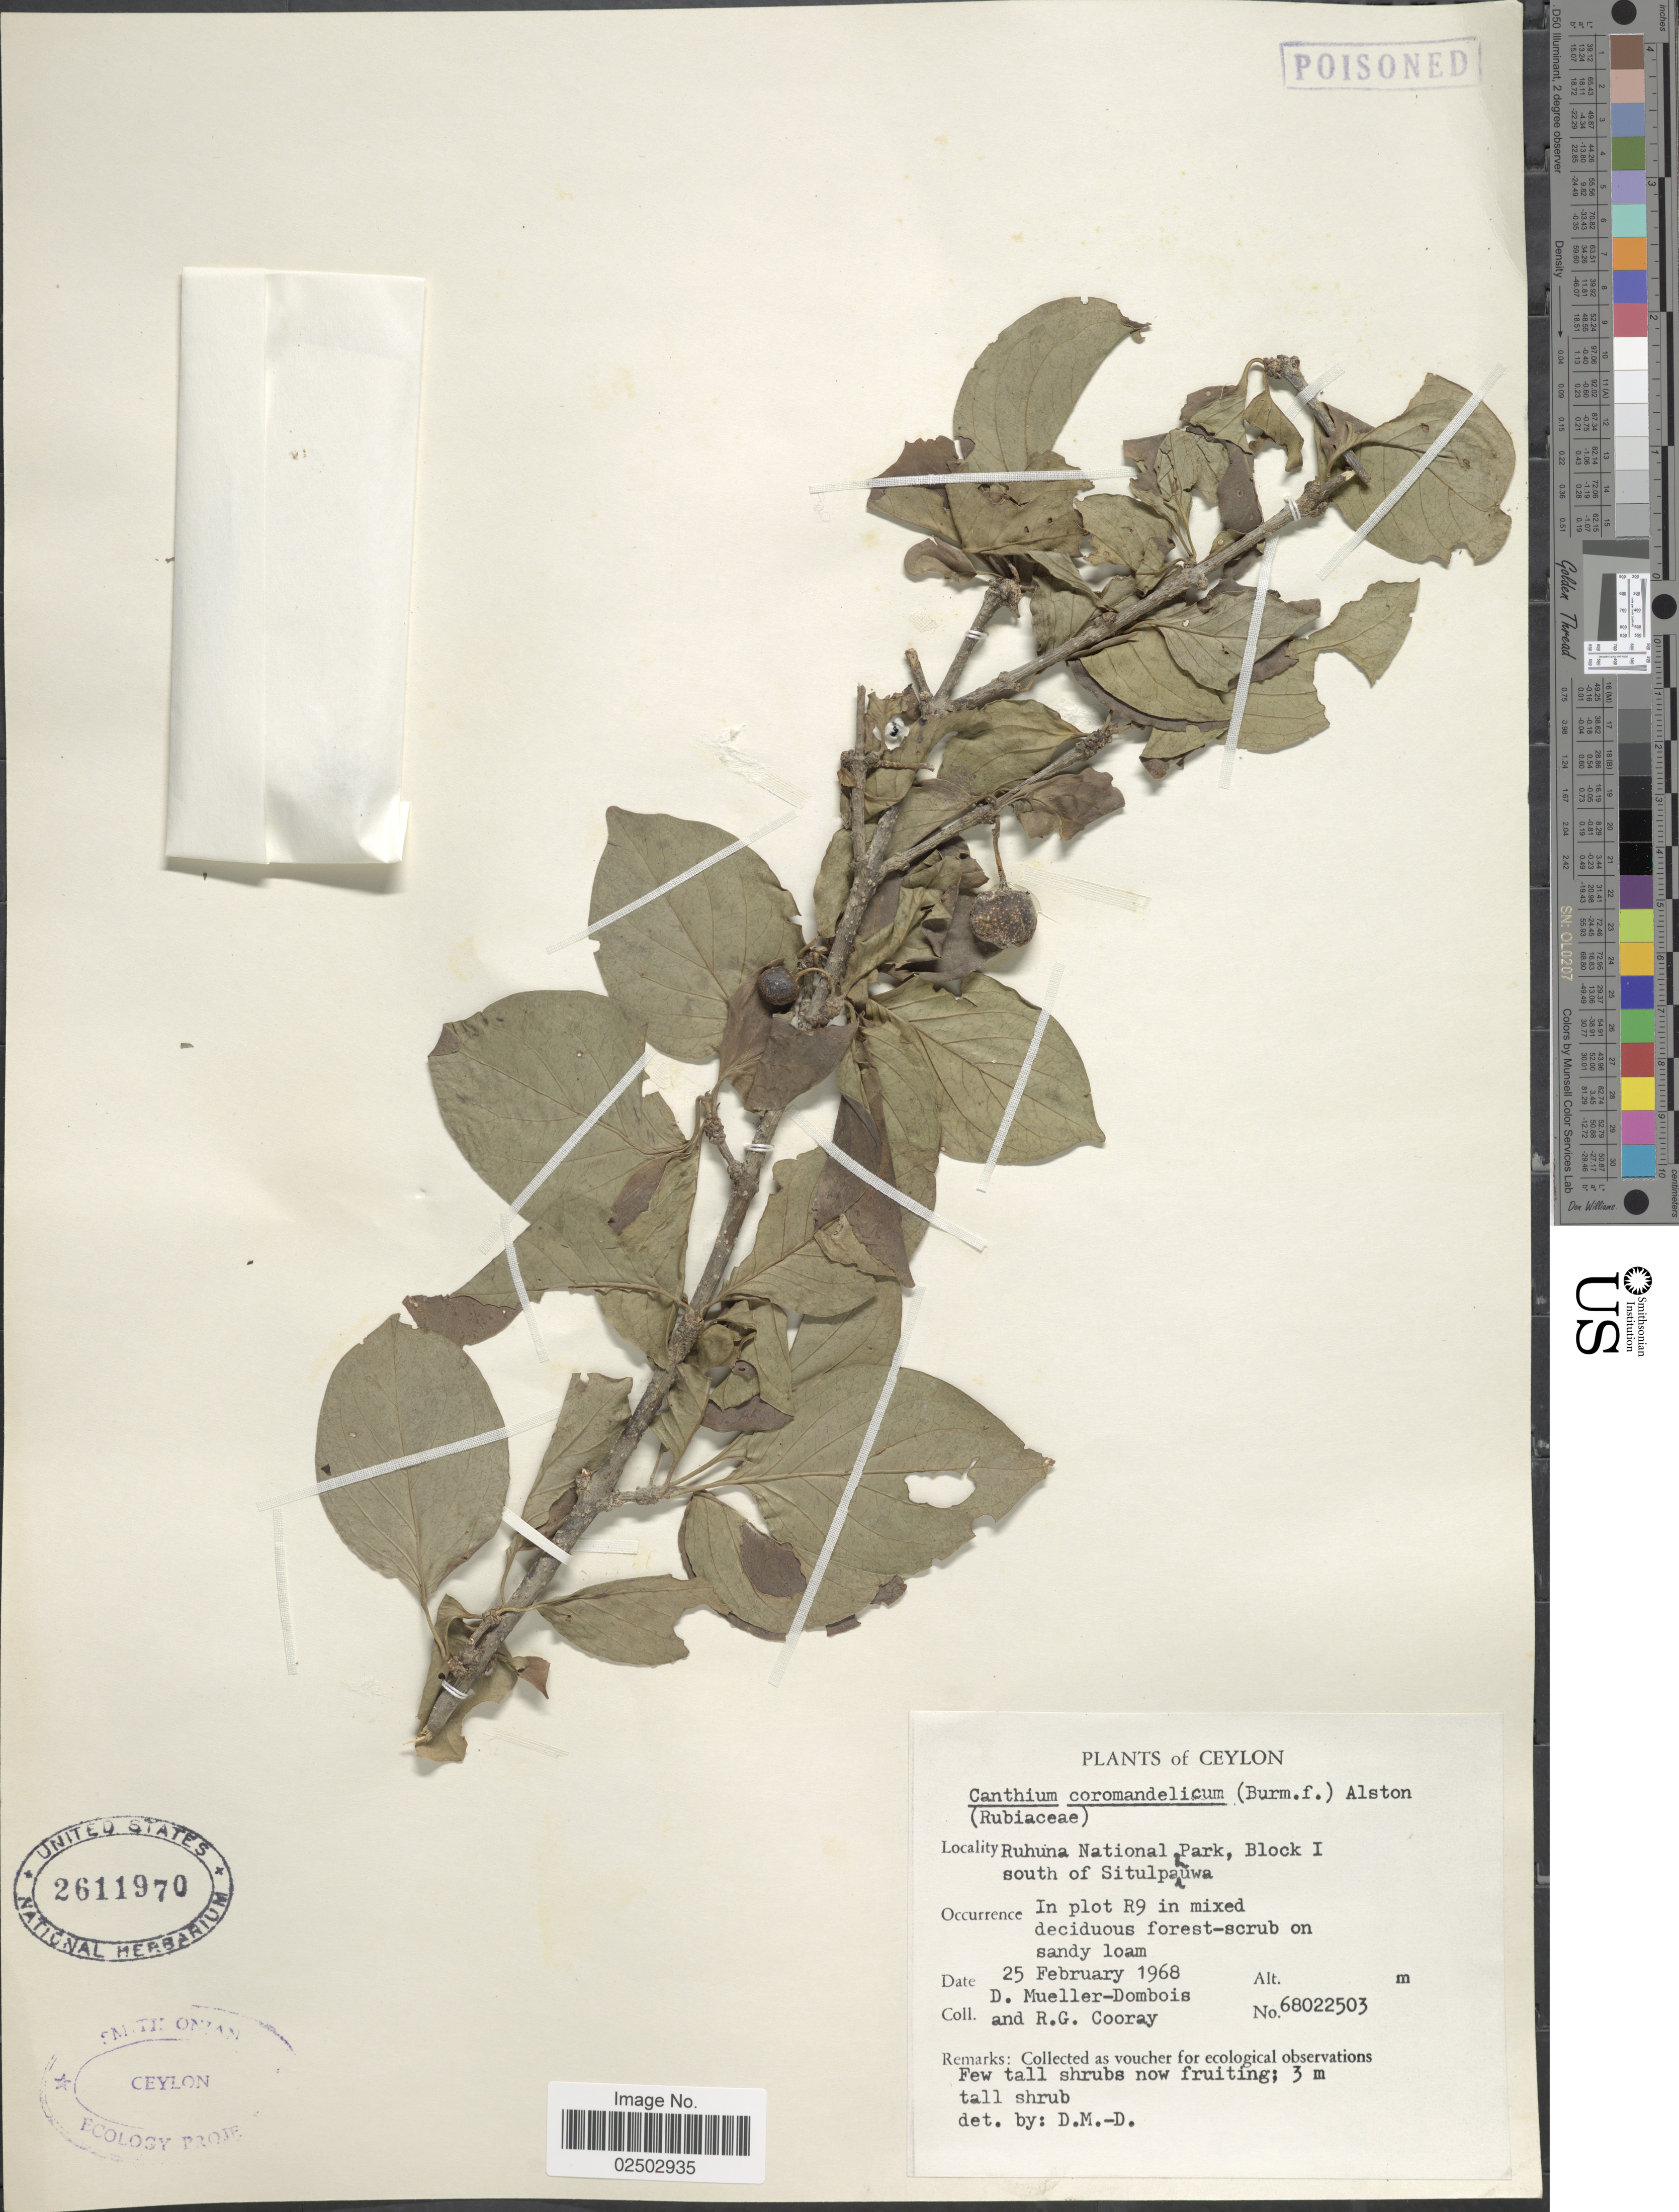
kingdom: Plantae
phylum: Tracheophyta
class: Magnoliopsida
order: Gentianales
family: Rubiaceae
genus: Canthium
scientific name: Canthium coromandelicum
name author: (Burm. f.) Alston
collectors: D. Mueller-Dombois & R. Cooray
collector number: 68022503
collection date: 1968-02-25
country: Sri Lanka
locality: Ceylon, Ruhuna National Park, Block I, south of Situlpauwa, in Plot R9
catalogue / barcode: US 2611970